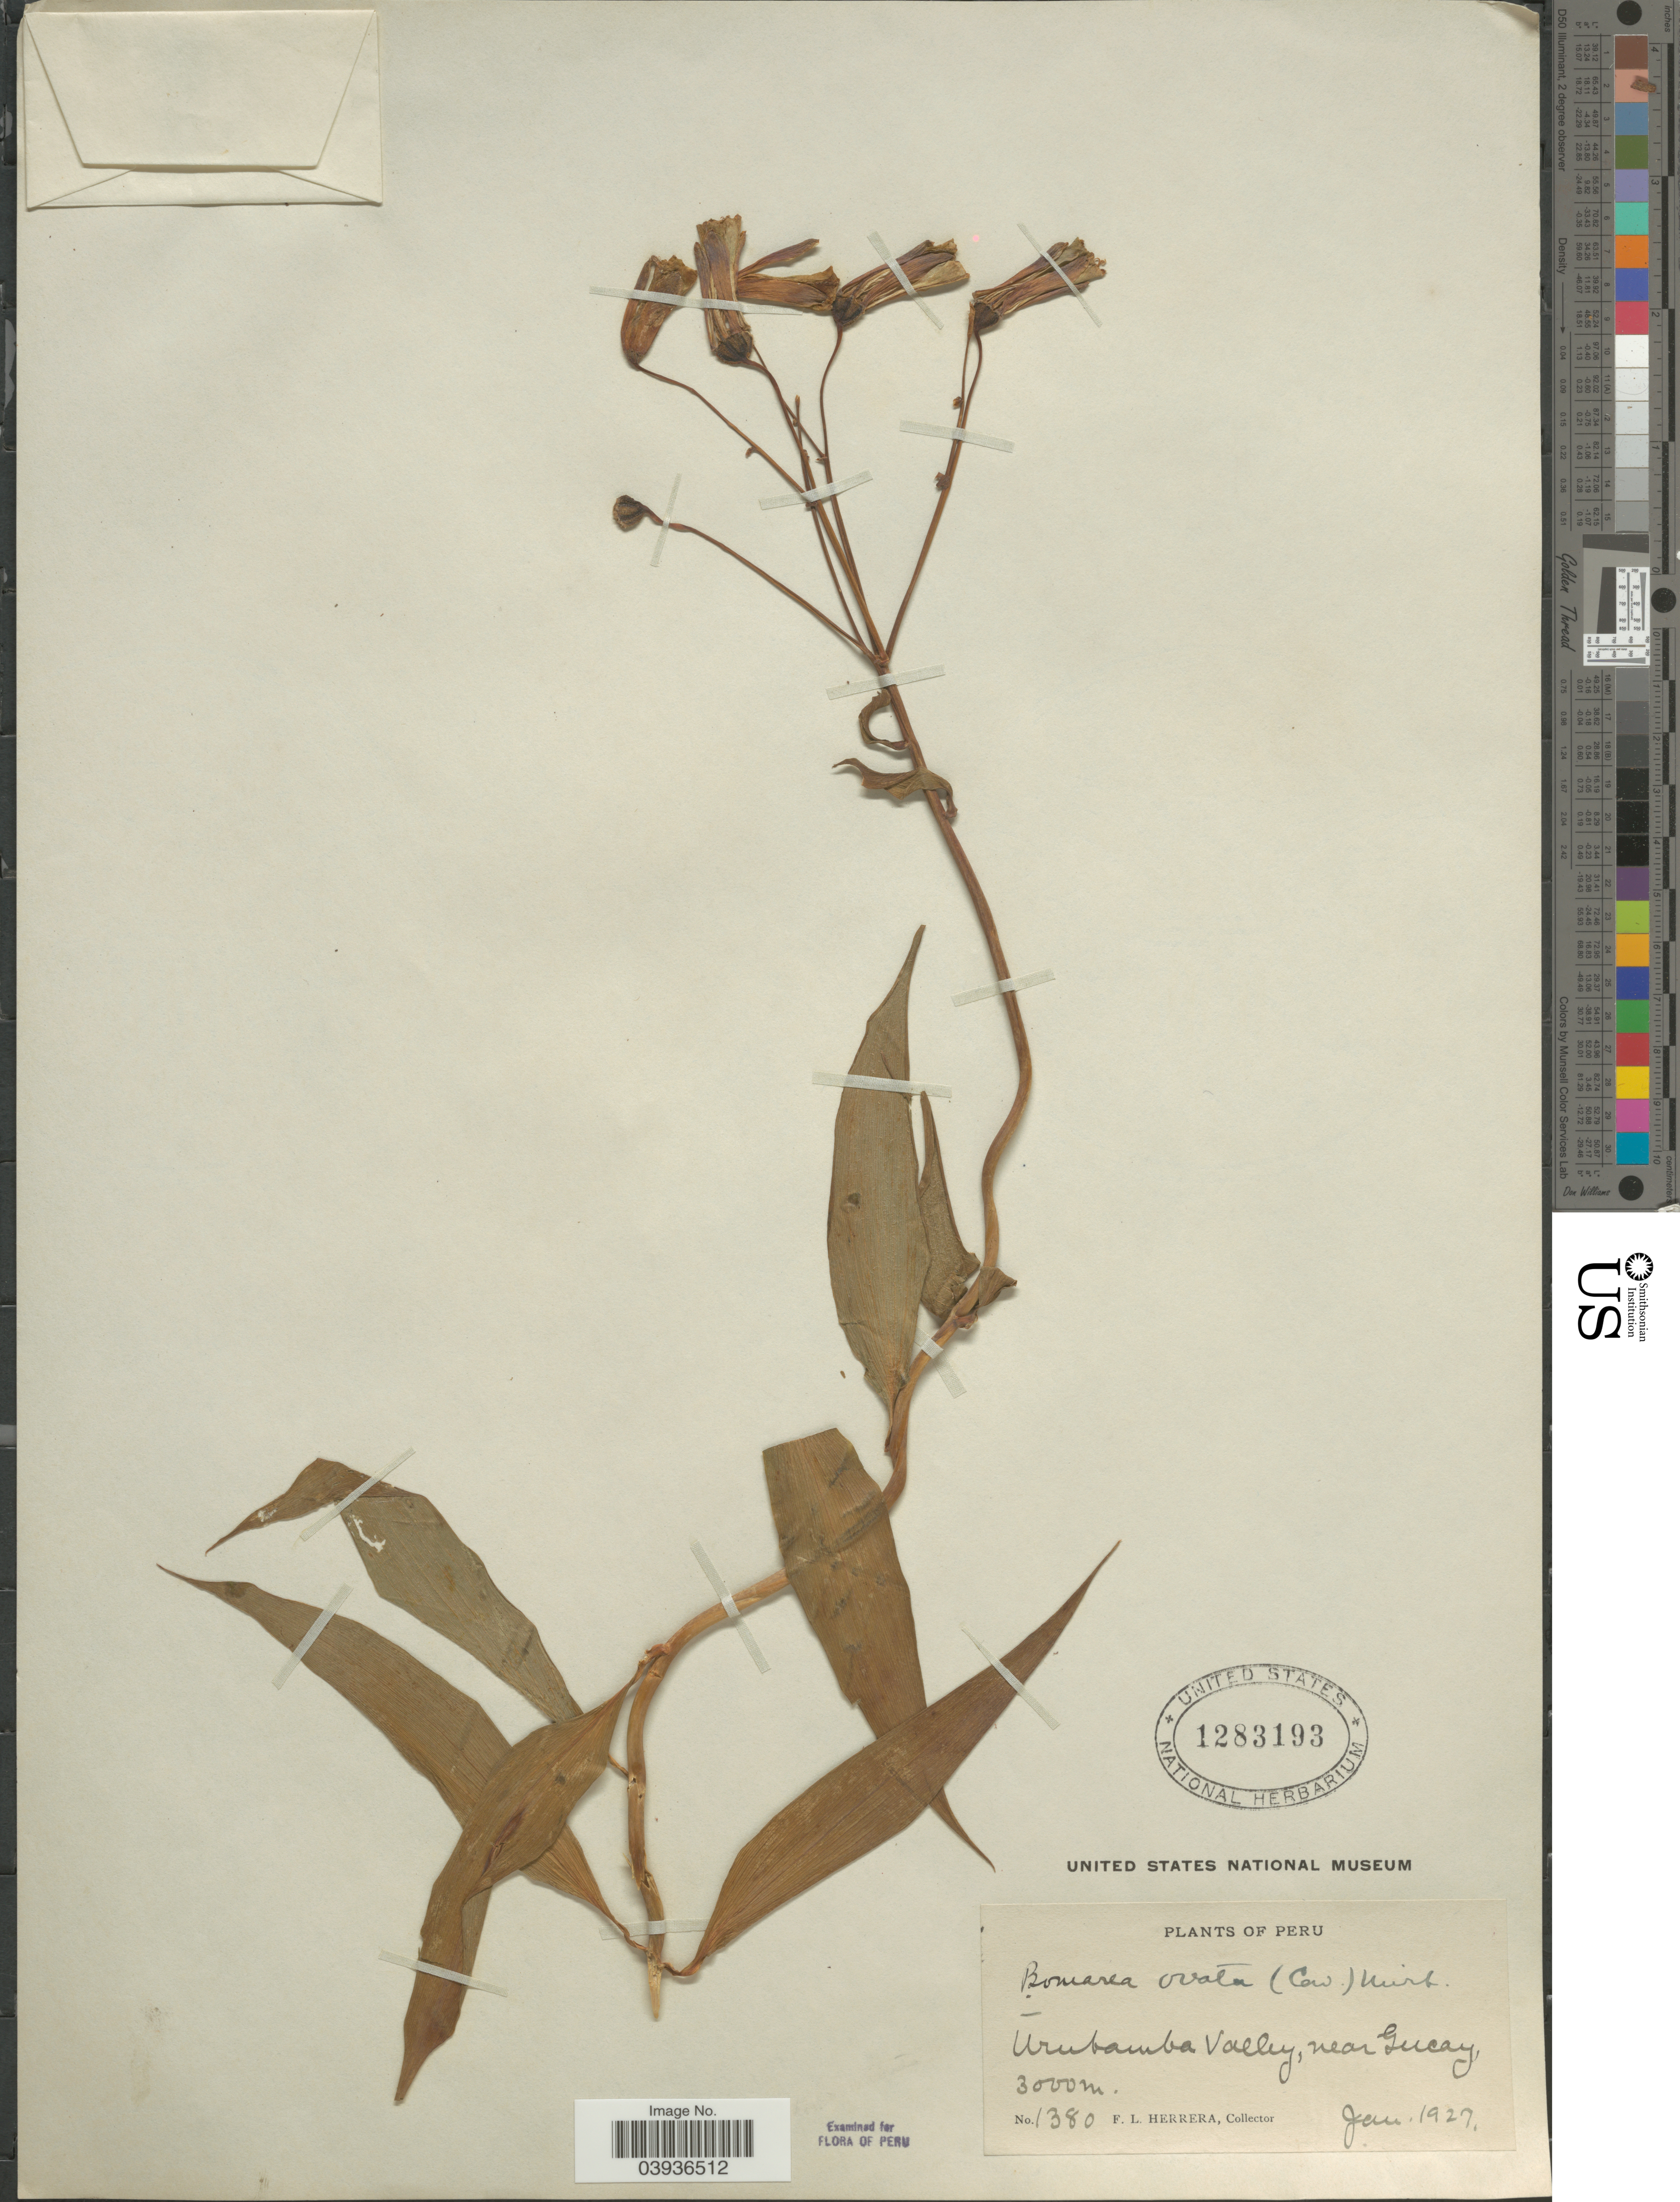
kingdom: Plantae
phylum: Tracheophyta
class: Liliopsida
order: Liliales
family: Alstroemeriaceae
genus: Bomarea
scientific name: Bomarea ovata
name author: (Cav.) Mirb.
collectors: F. L. Herrera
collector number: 1380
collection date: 1927-01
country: Peru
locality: Urubamba Valley, near Gucay.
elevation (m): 3000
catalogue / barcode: US 1283193